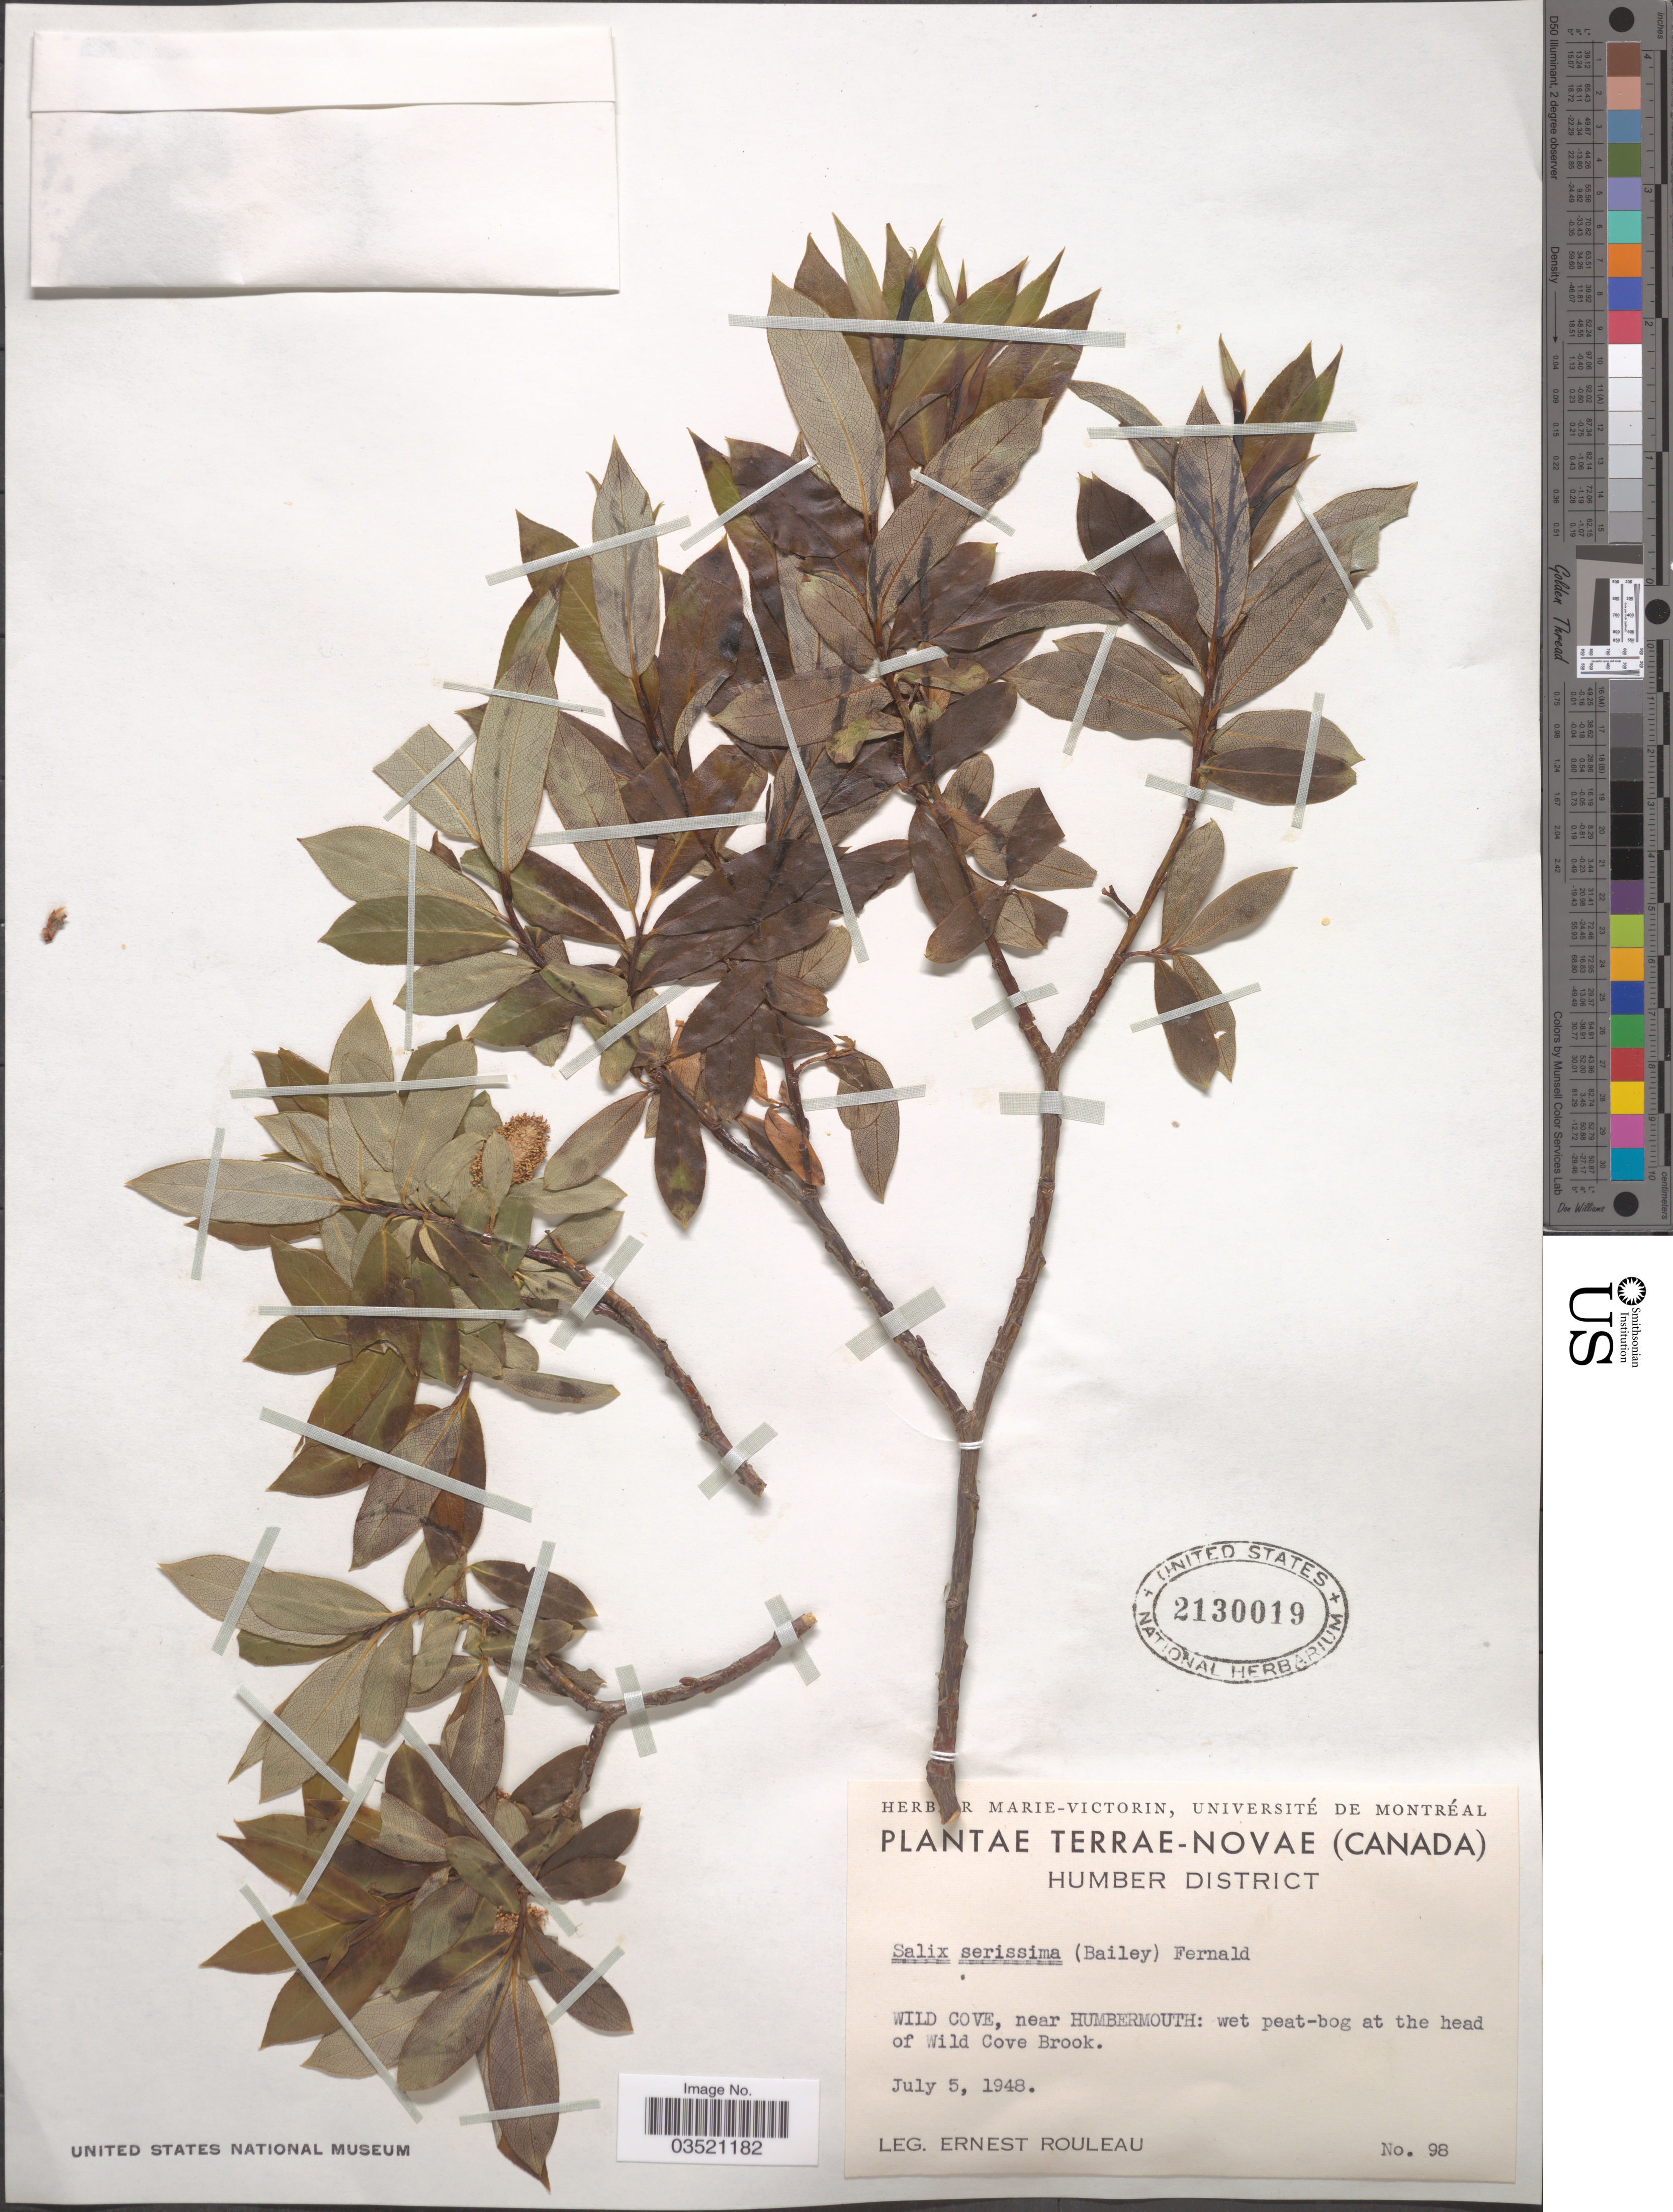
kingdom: Plantae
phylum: Tracheophyta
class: Magnoliopsida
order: Malpighiales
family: Salicaceae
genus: Salix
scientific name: Salix serissima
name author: (L.H. Bailey) Fernald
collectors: J. Rouleau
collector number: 98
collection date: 1948-07-05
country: Canada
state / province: Newfoundland and Labrador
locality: Terrae-Novae, Humber District. Wild Cove, near Humbermouth: wet peat-bog at the head of Wild Cove Brook.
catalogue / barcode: US 2130019